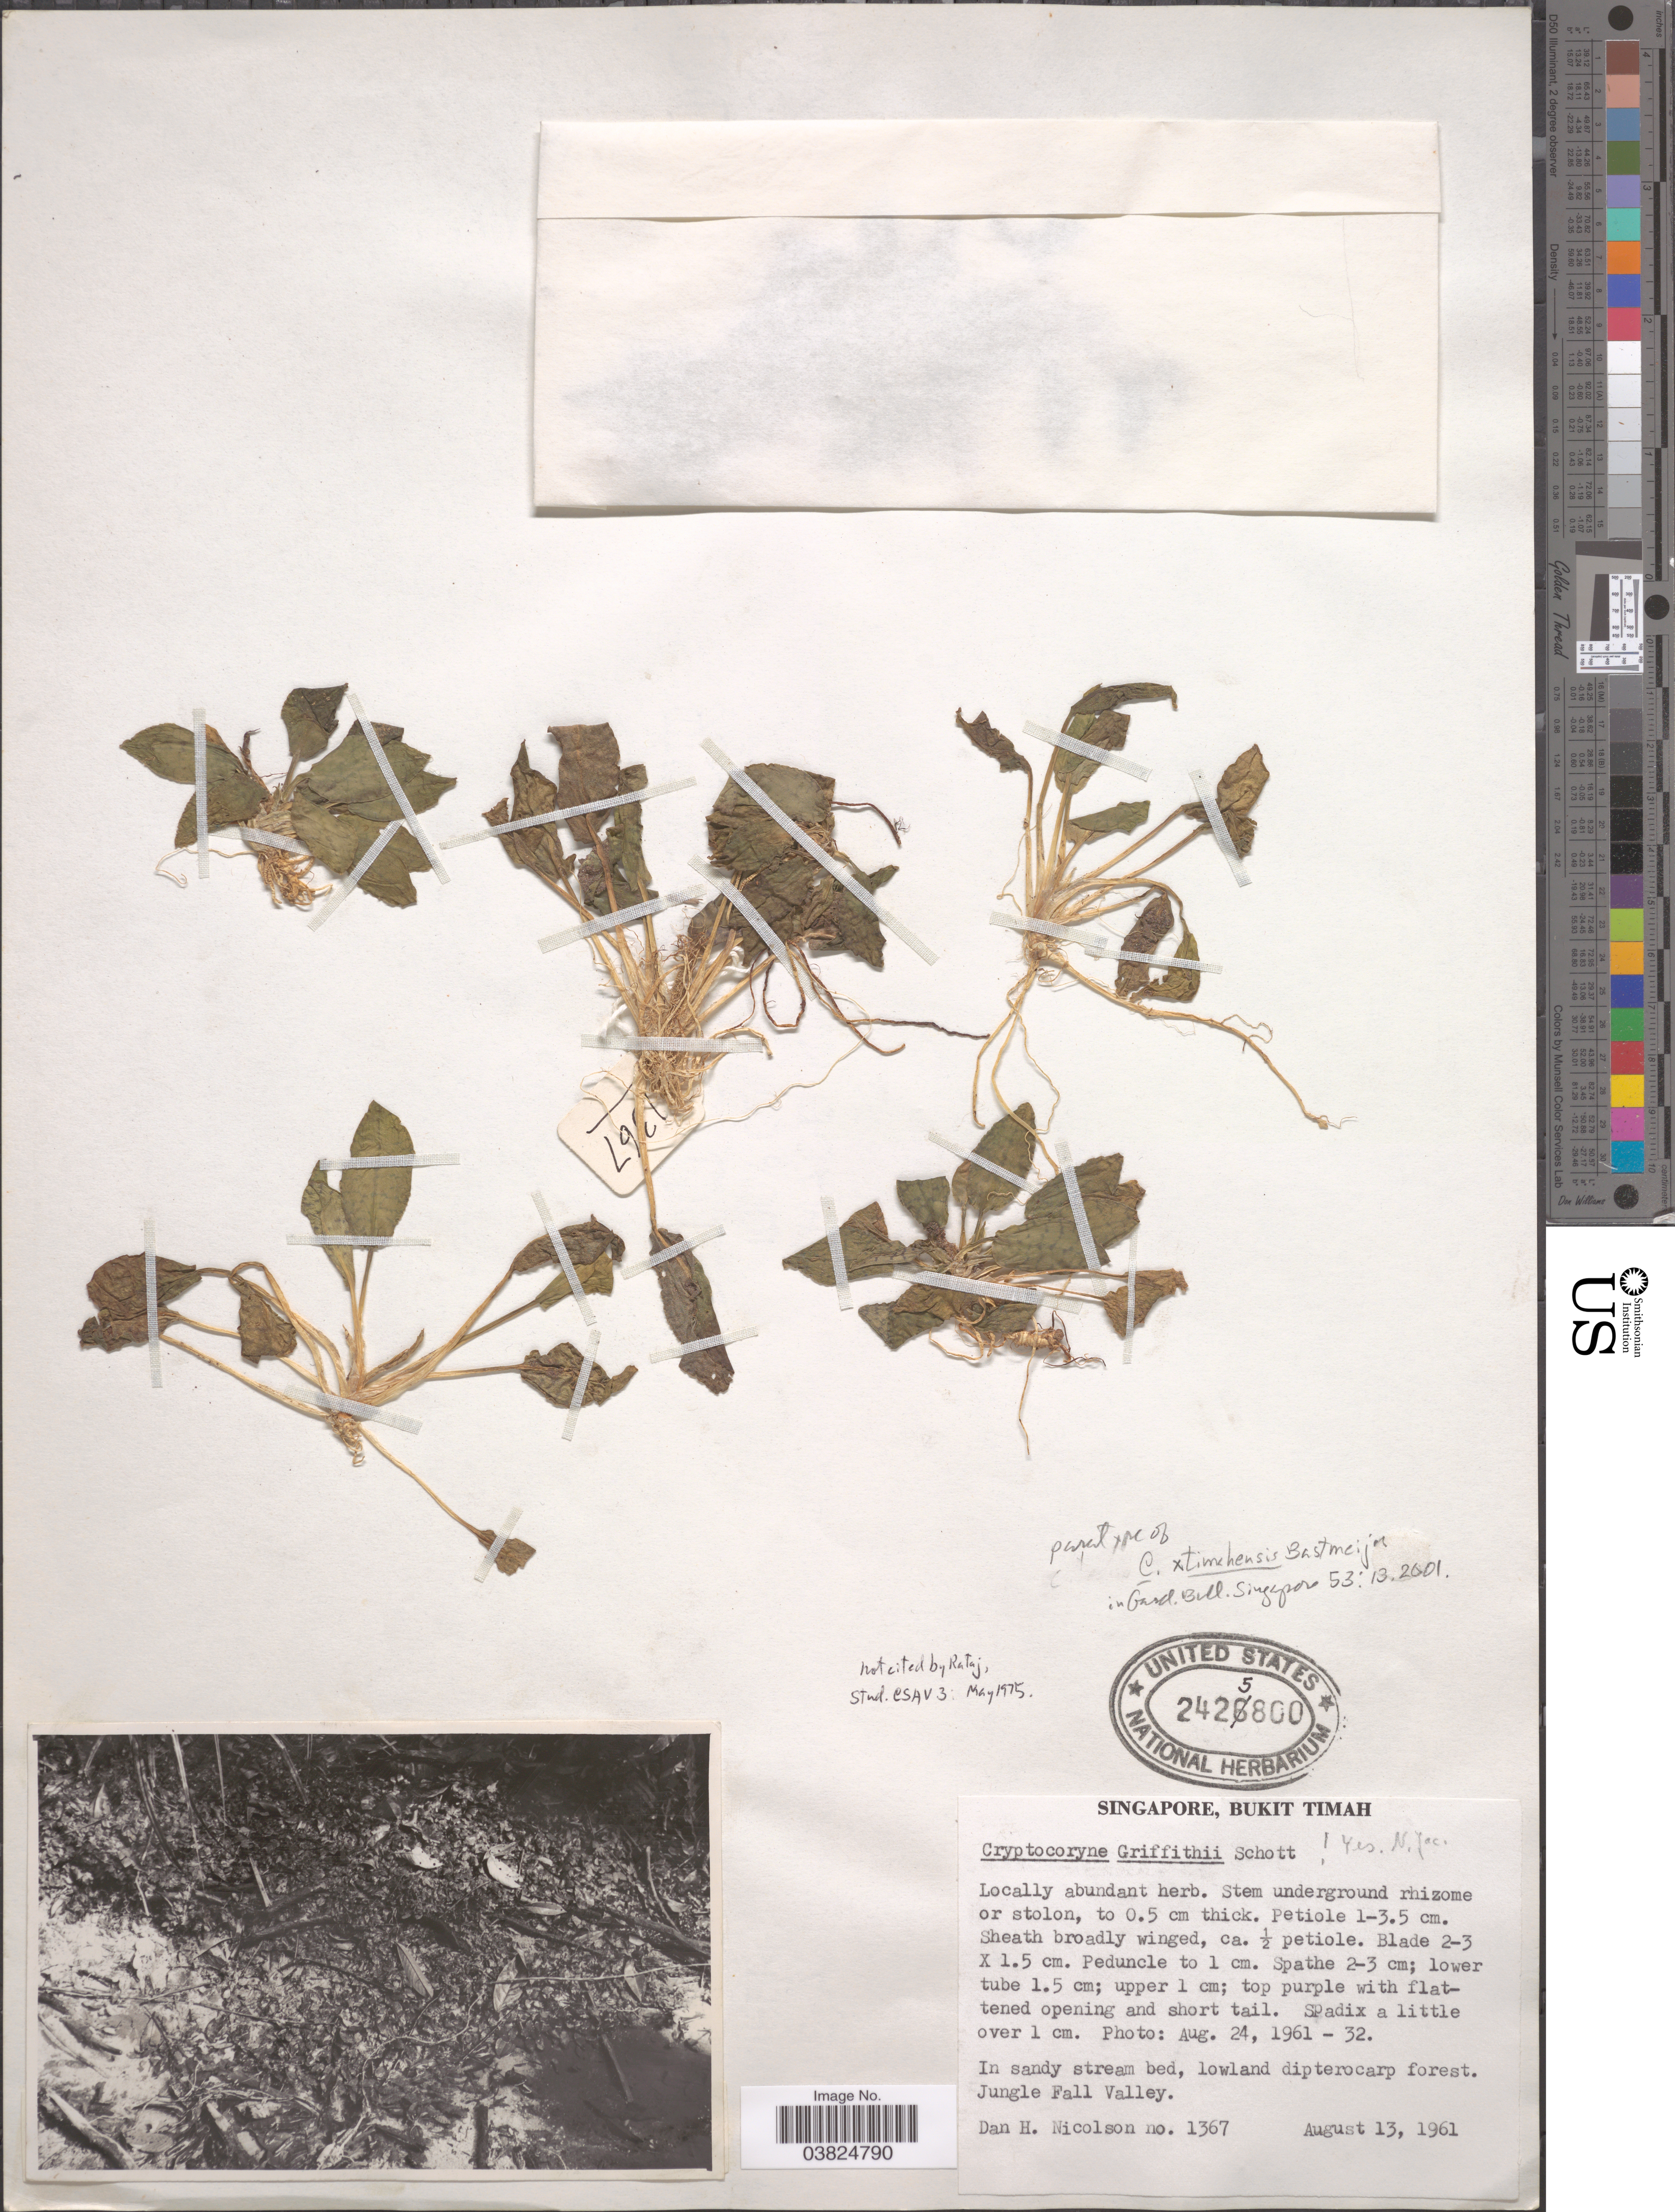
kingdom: Plantae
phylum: Tracheophyta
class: Liliopsida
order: Alismatales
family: Araceae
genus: Cryptocoryne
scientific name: Cryptocoryne x timahensis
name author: Bastm.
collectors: D. H. Nicolson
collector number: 1367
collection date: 1961-08-13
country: Singapore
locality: Bukit Timah. Jungle Fall Valley.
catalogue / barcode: US 2425800